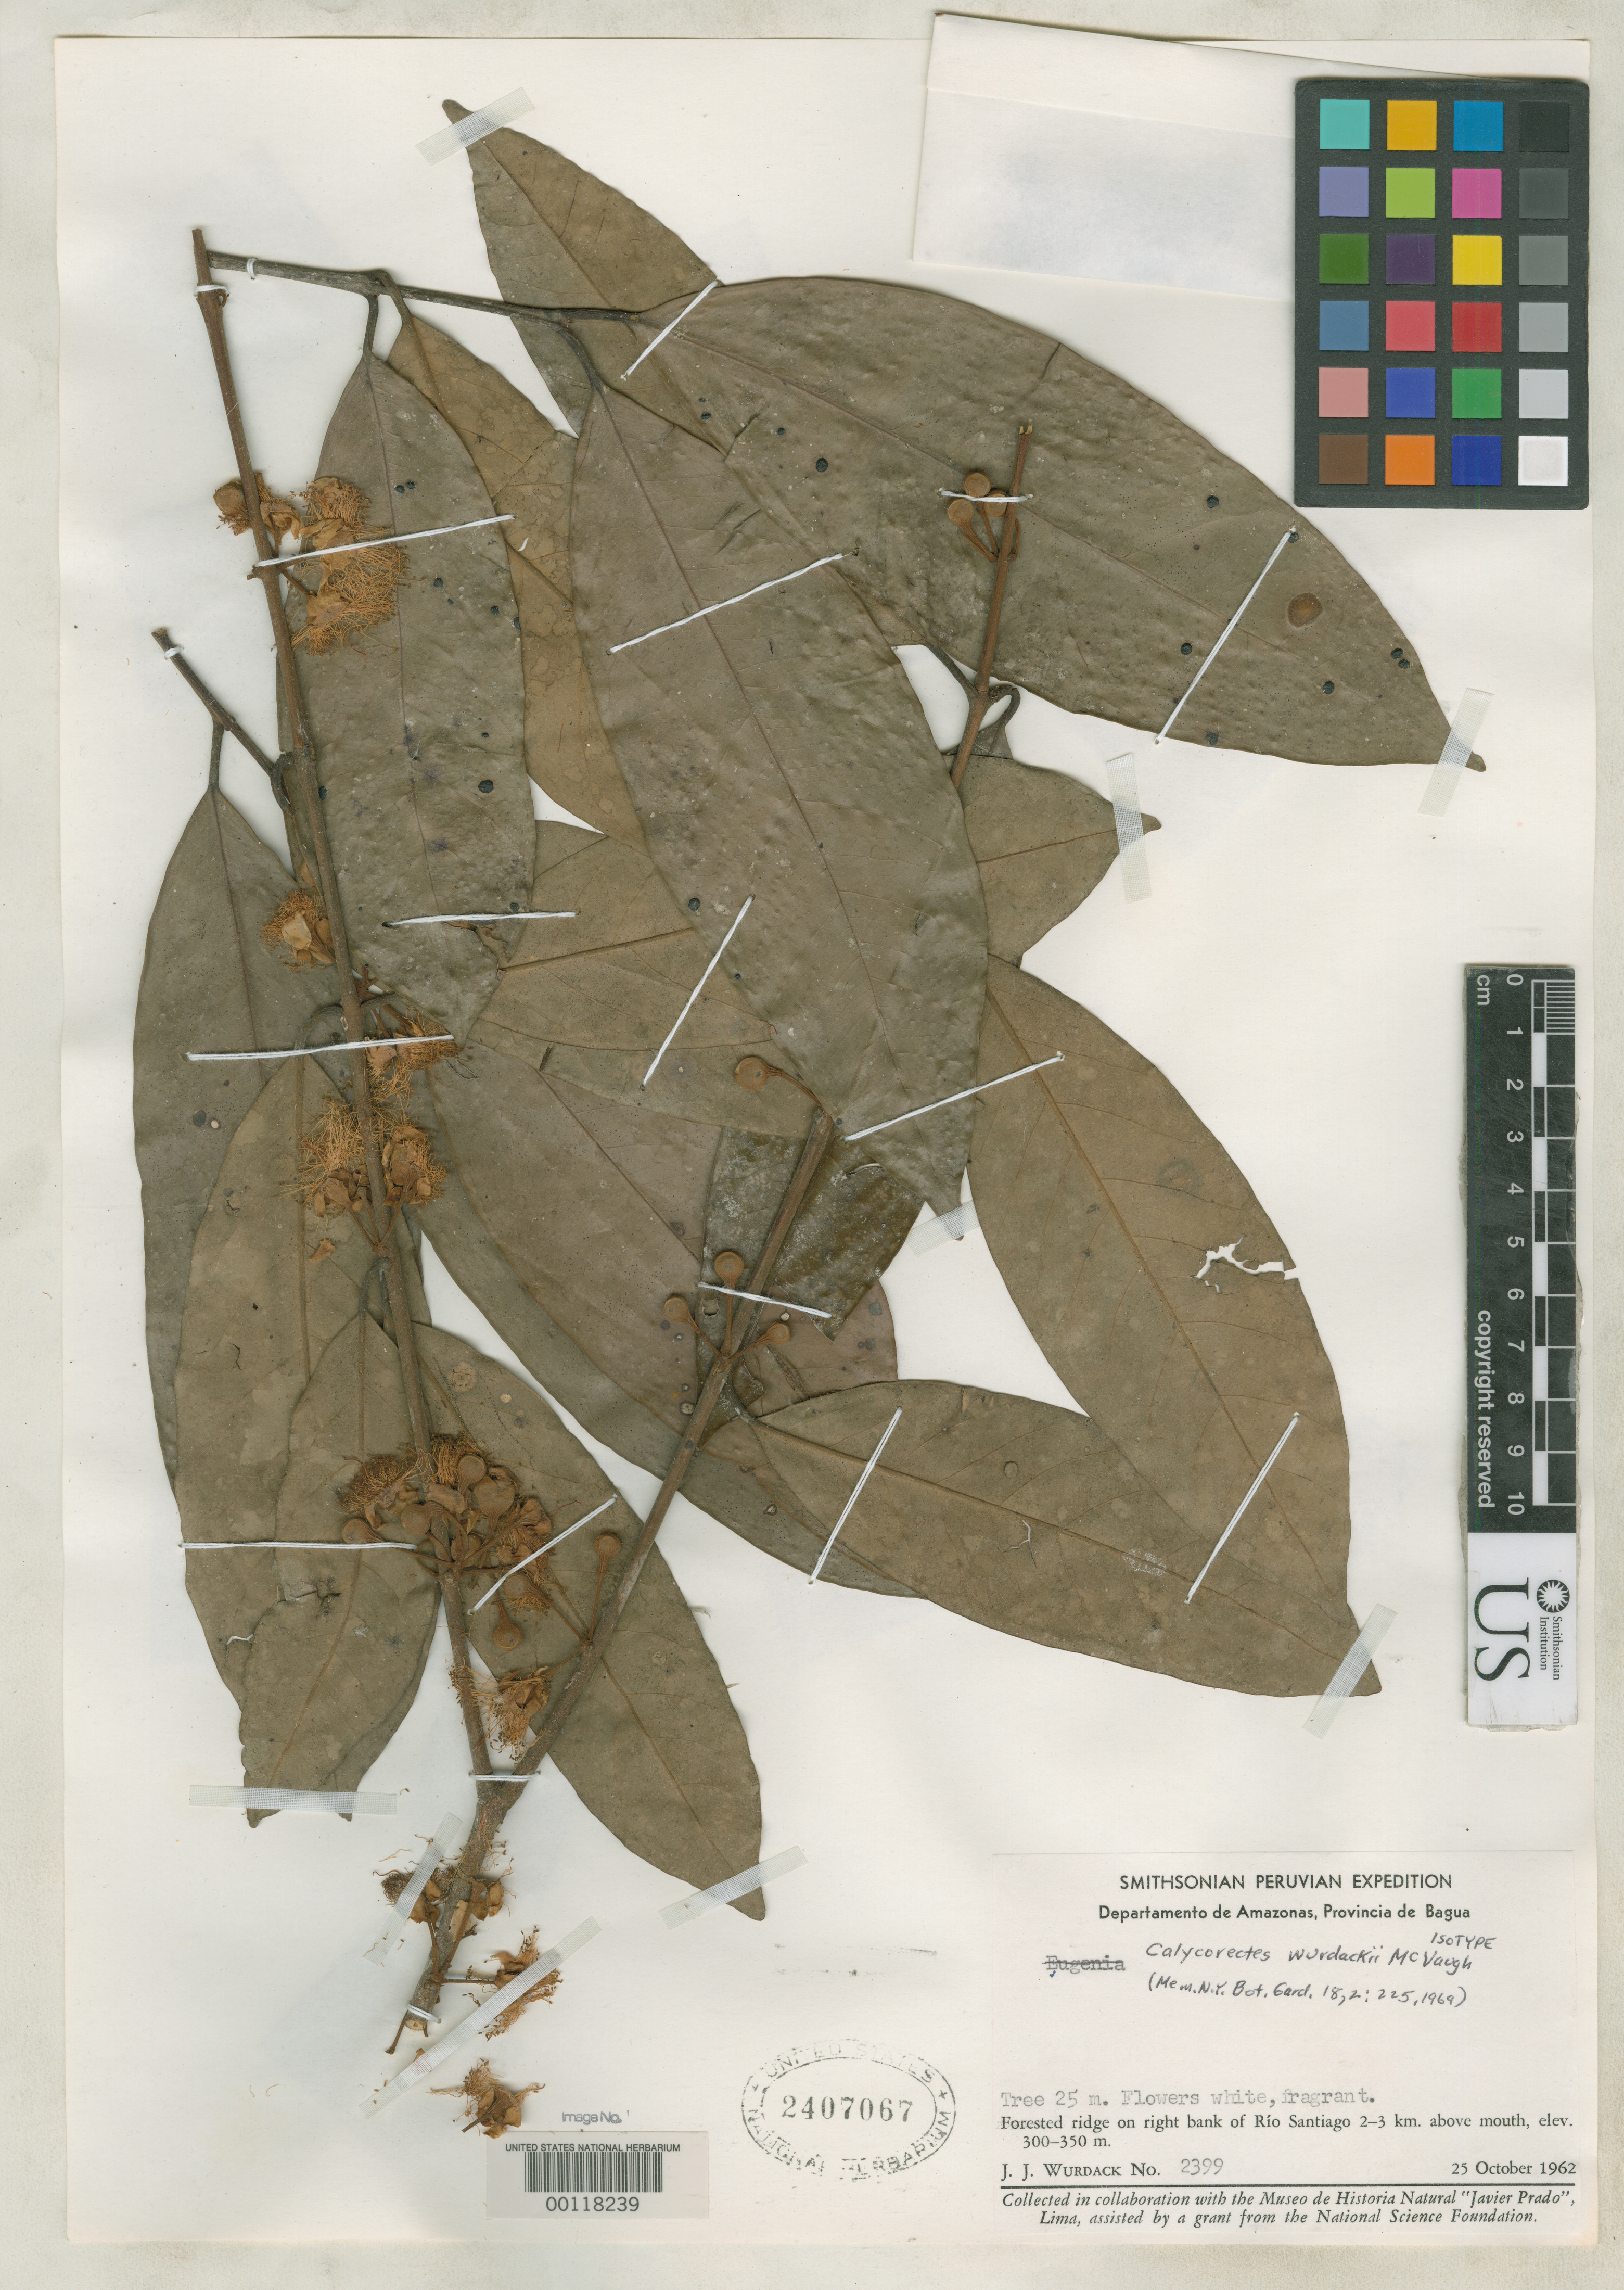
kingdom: Plantae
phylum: Tracheophyta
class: Magnoliopsida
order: Myrtales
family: Myrtaceae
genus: Calycorectes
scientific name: Calycorectes wurdackii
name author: McVaugh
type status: Isotype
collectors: J. J. Wurdack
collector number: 2399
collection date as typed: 25 Oct 1962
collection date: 1962-10-25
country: Peru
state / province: Amazonas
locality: Río Santiago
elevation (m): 300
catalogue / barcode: US 2407067